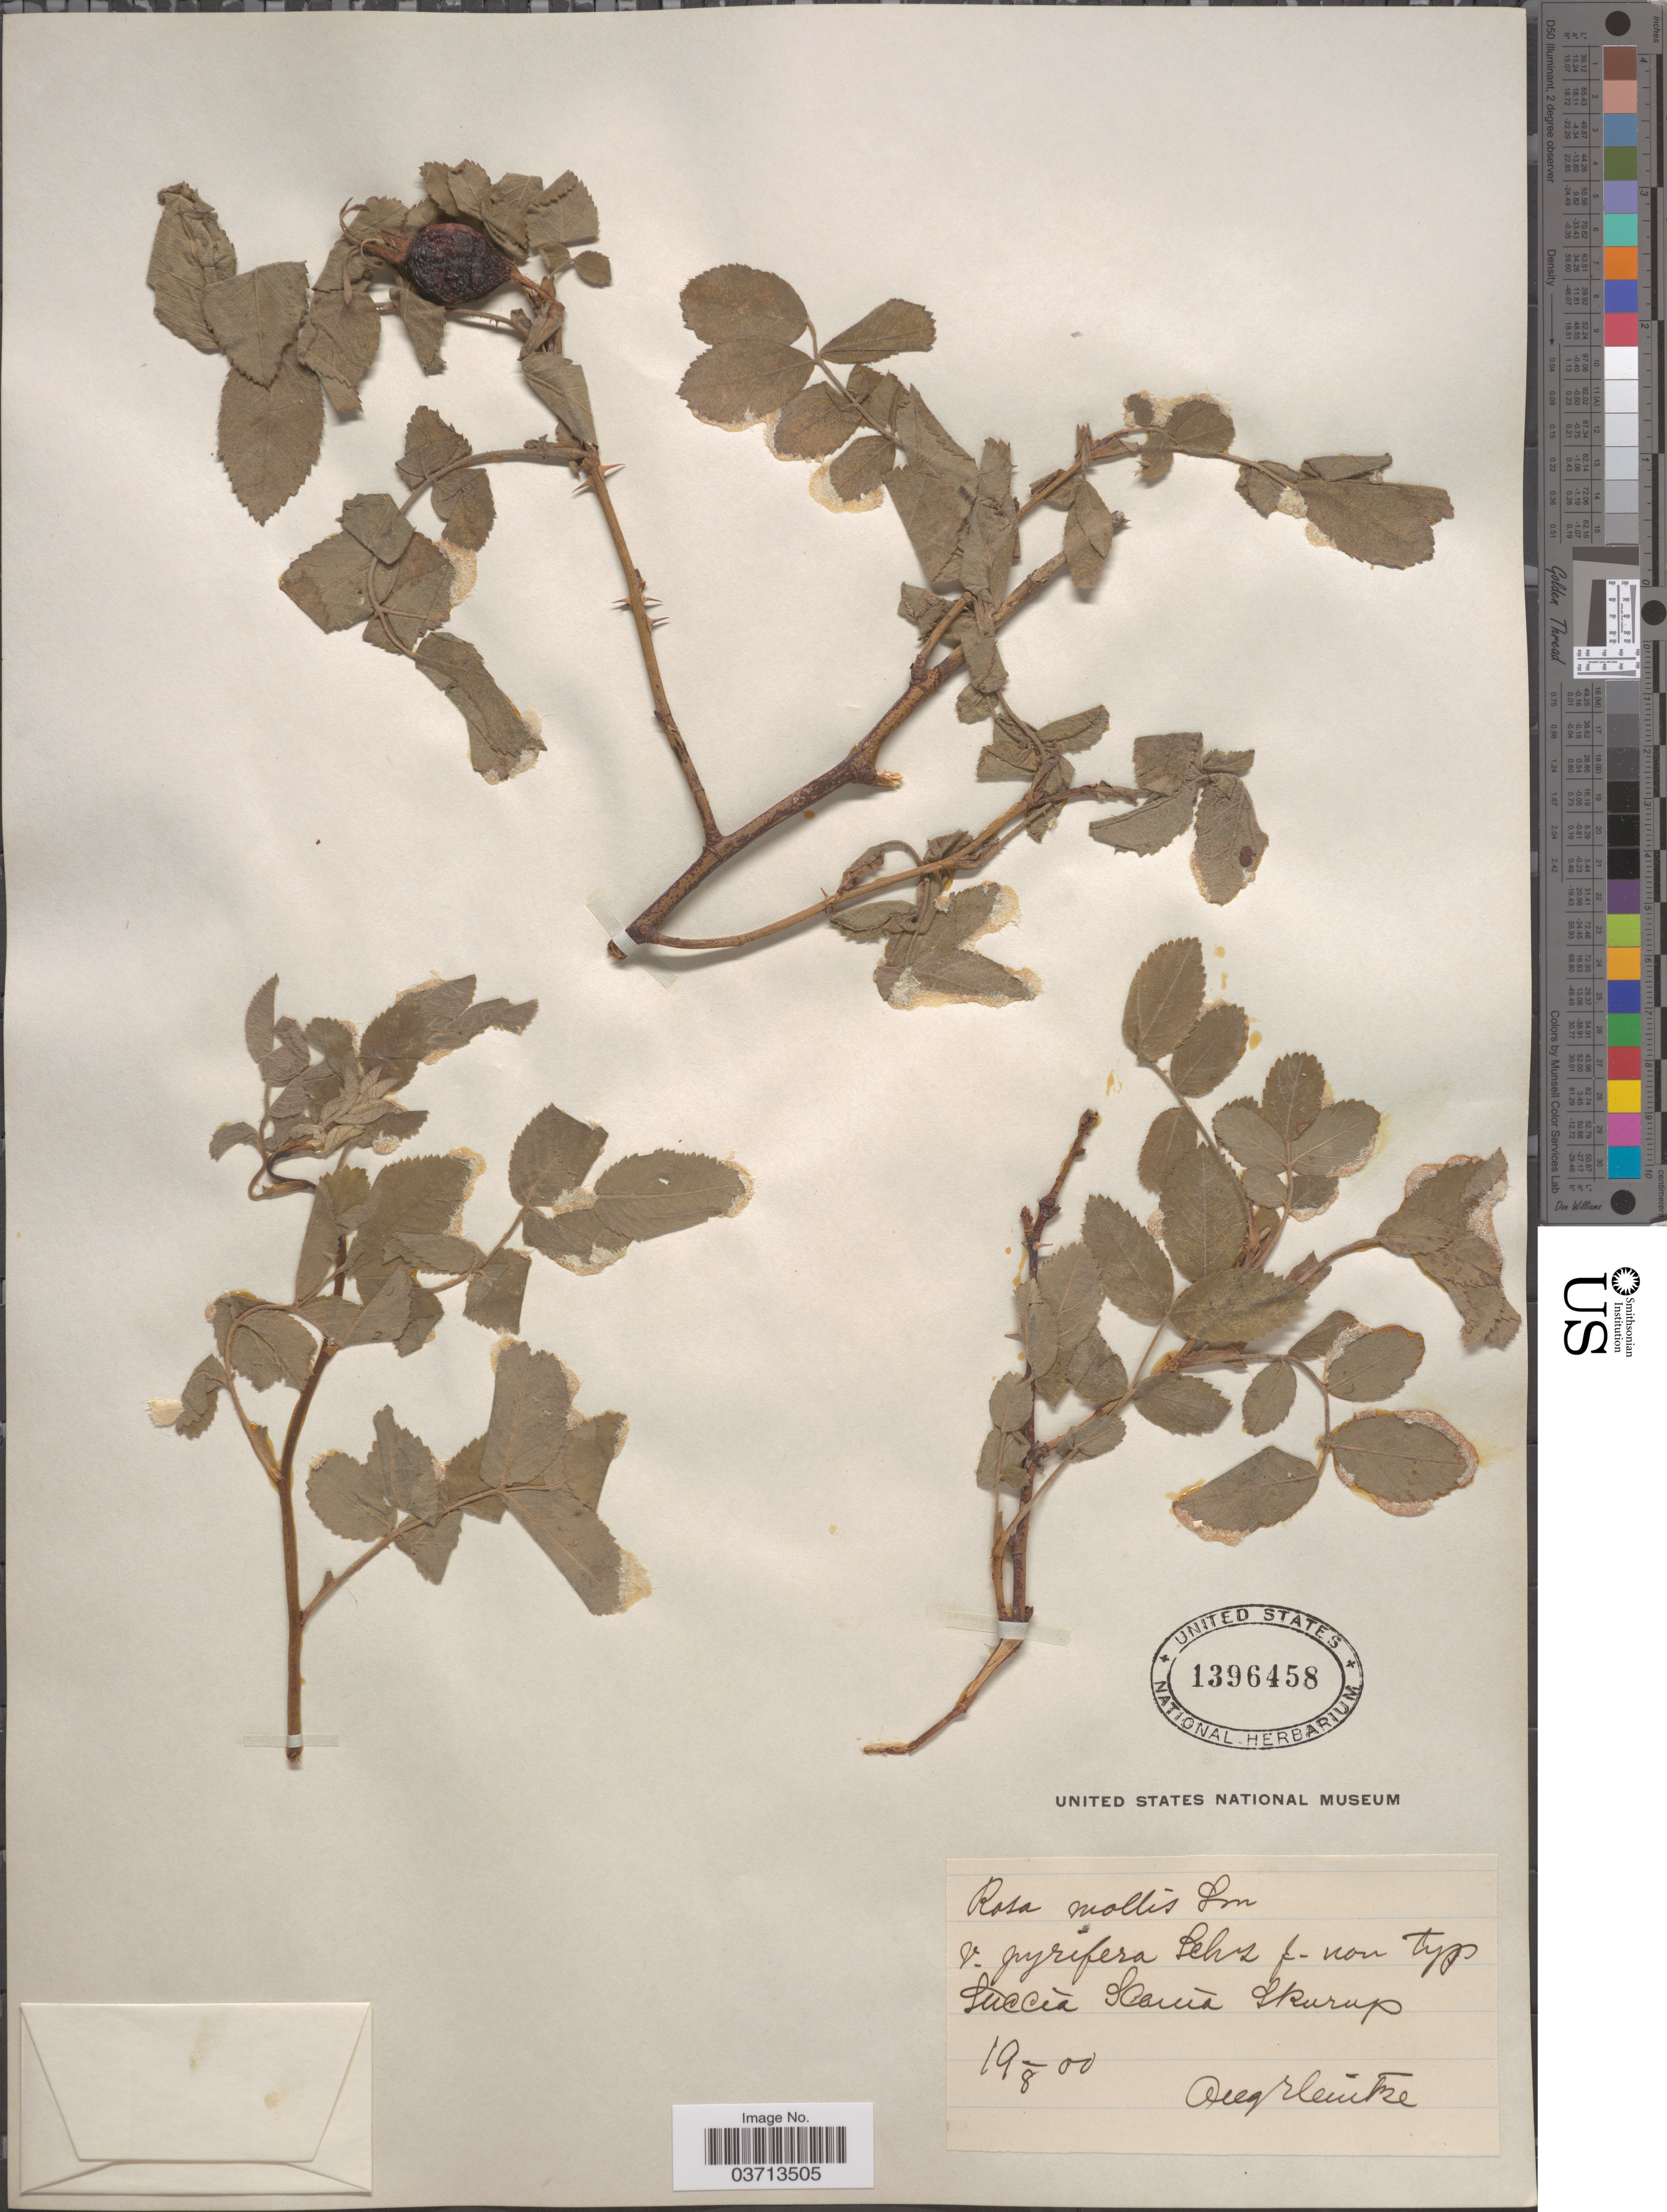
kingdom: Plantae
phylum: Tracheophyta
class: Magnoliopsida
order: Rosales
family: Rosaceae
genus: Rosa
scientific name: Rosa mollis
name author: Sm.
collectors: A. Heintze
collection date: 1900-08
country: Sweden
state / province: Skåne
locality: Suecia Scania Skurup.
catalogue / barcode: US 1396458